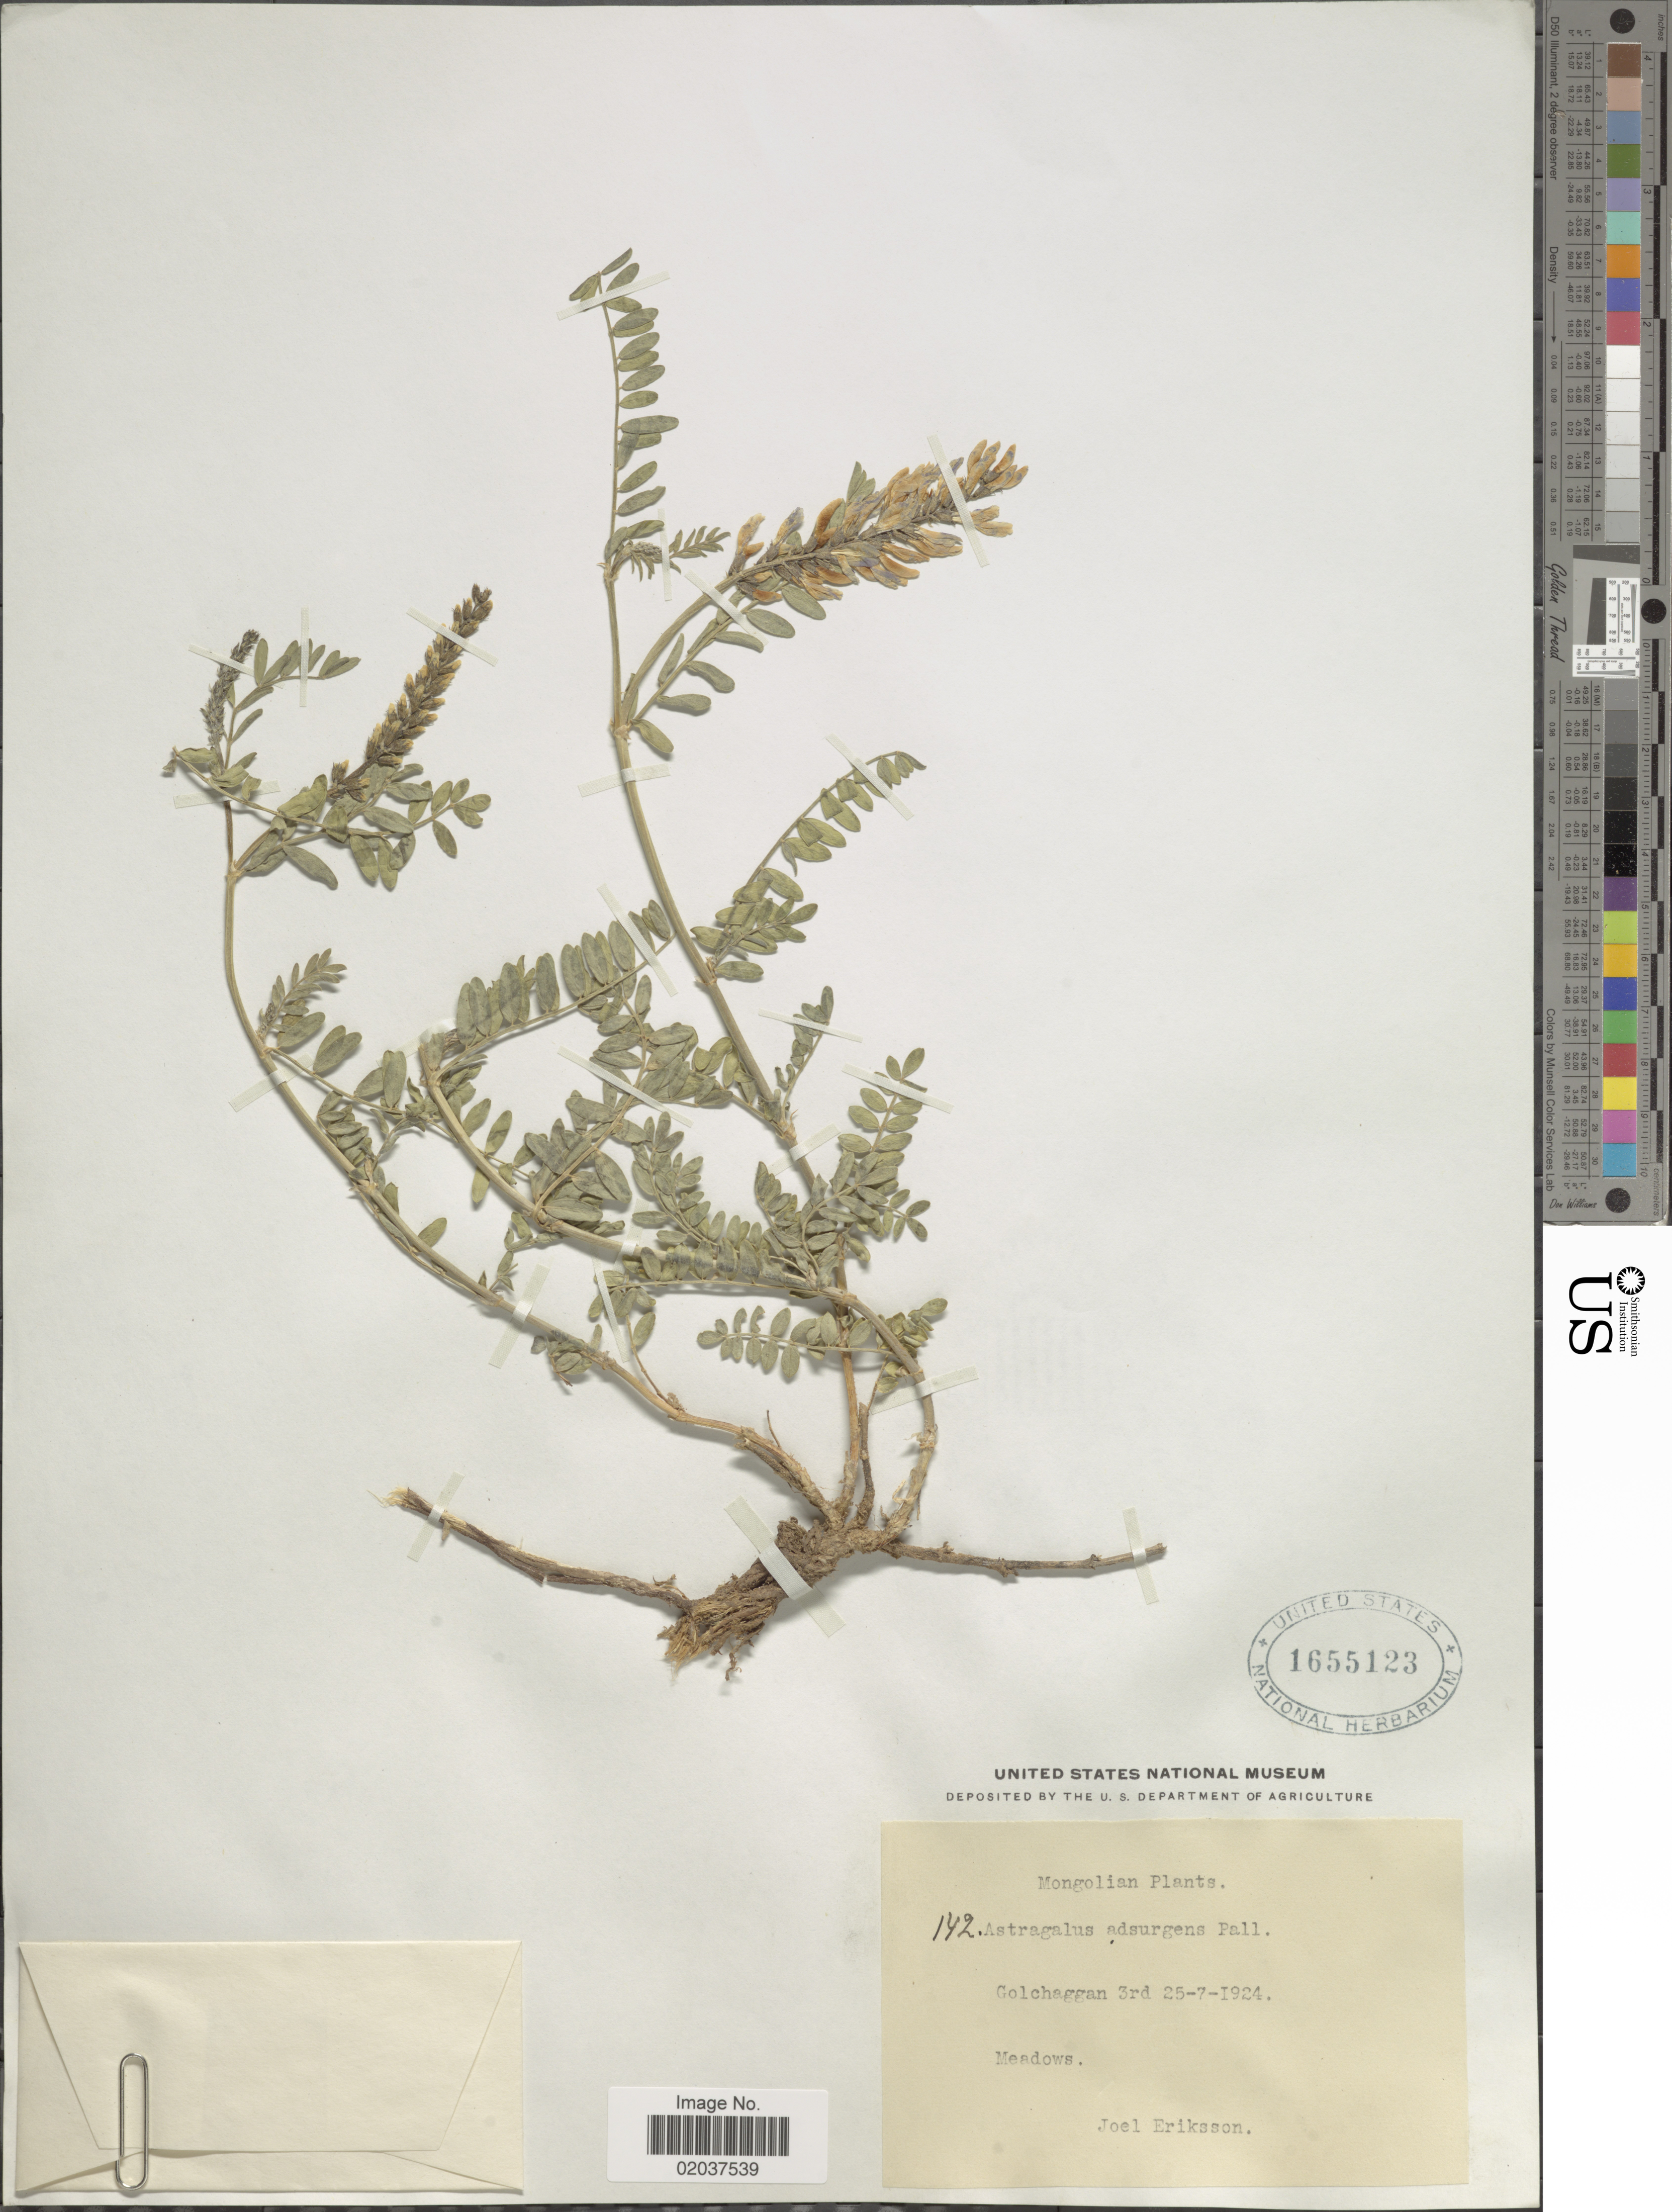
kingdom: Plantae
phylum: Tracheophyta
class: Magnoliopsida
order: Fabales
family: Fabaceae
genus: Astragalus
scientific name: Astragalus adsurgens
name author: Pall.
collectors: J. Eriksson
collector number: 142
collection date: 1924-07-25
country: China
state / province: Nei Monggol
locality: Mongolian, Golchaggan 3rd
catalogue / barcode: US 155123